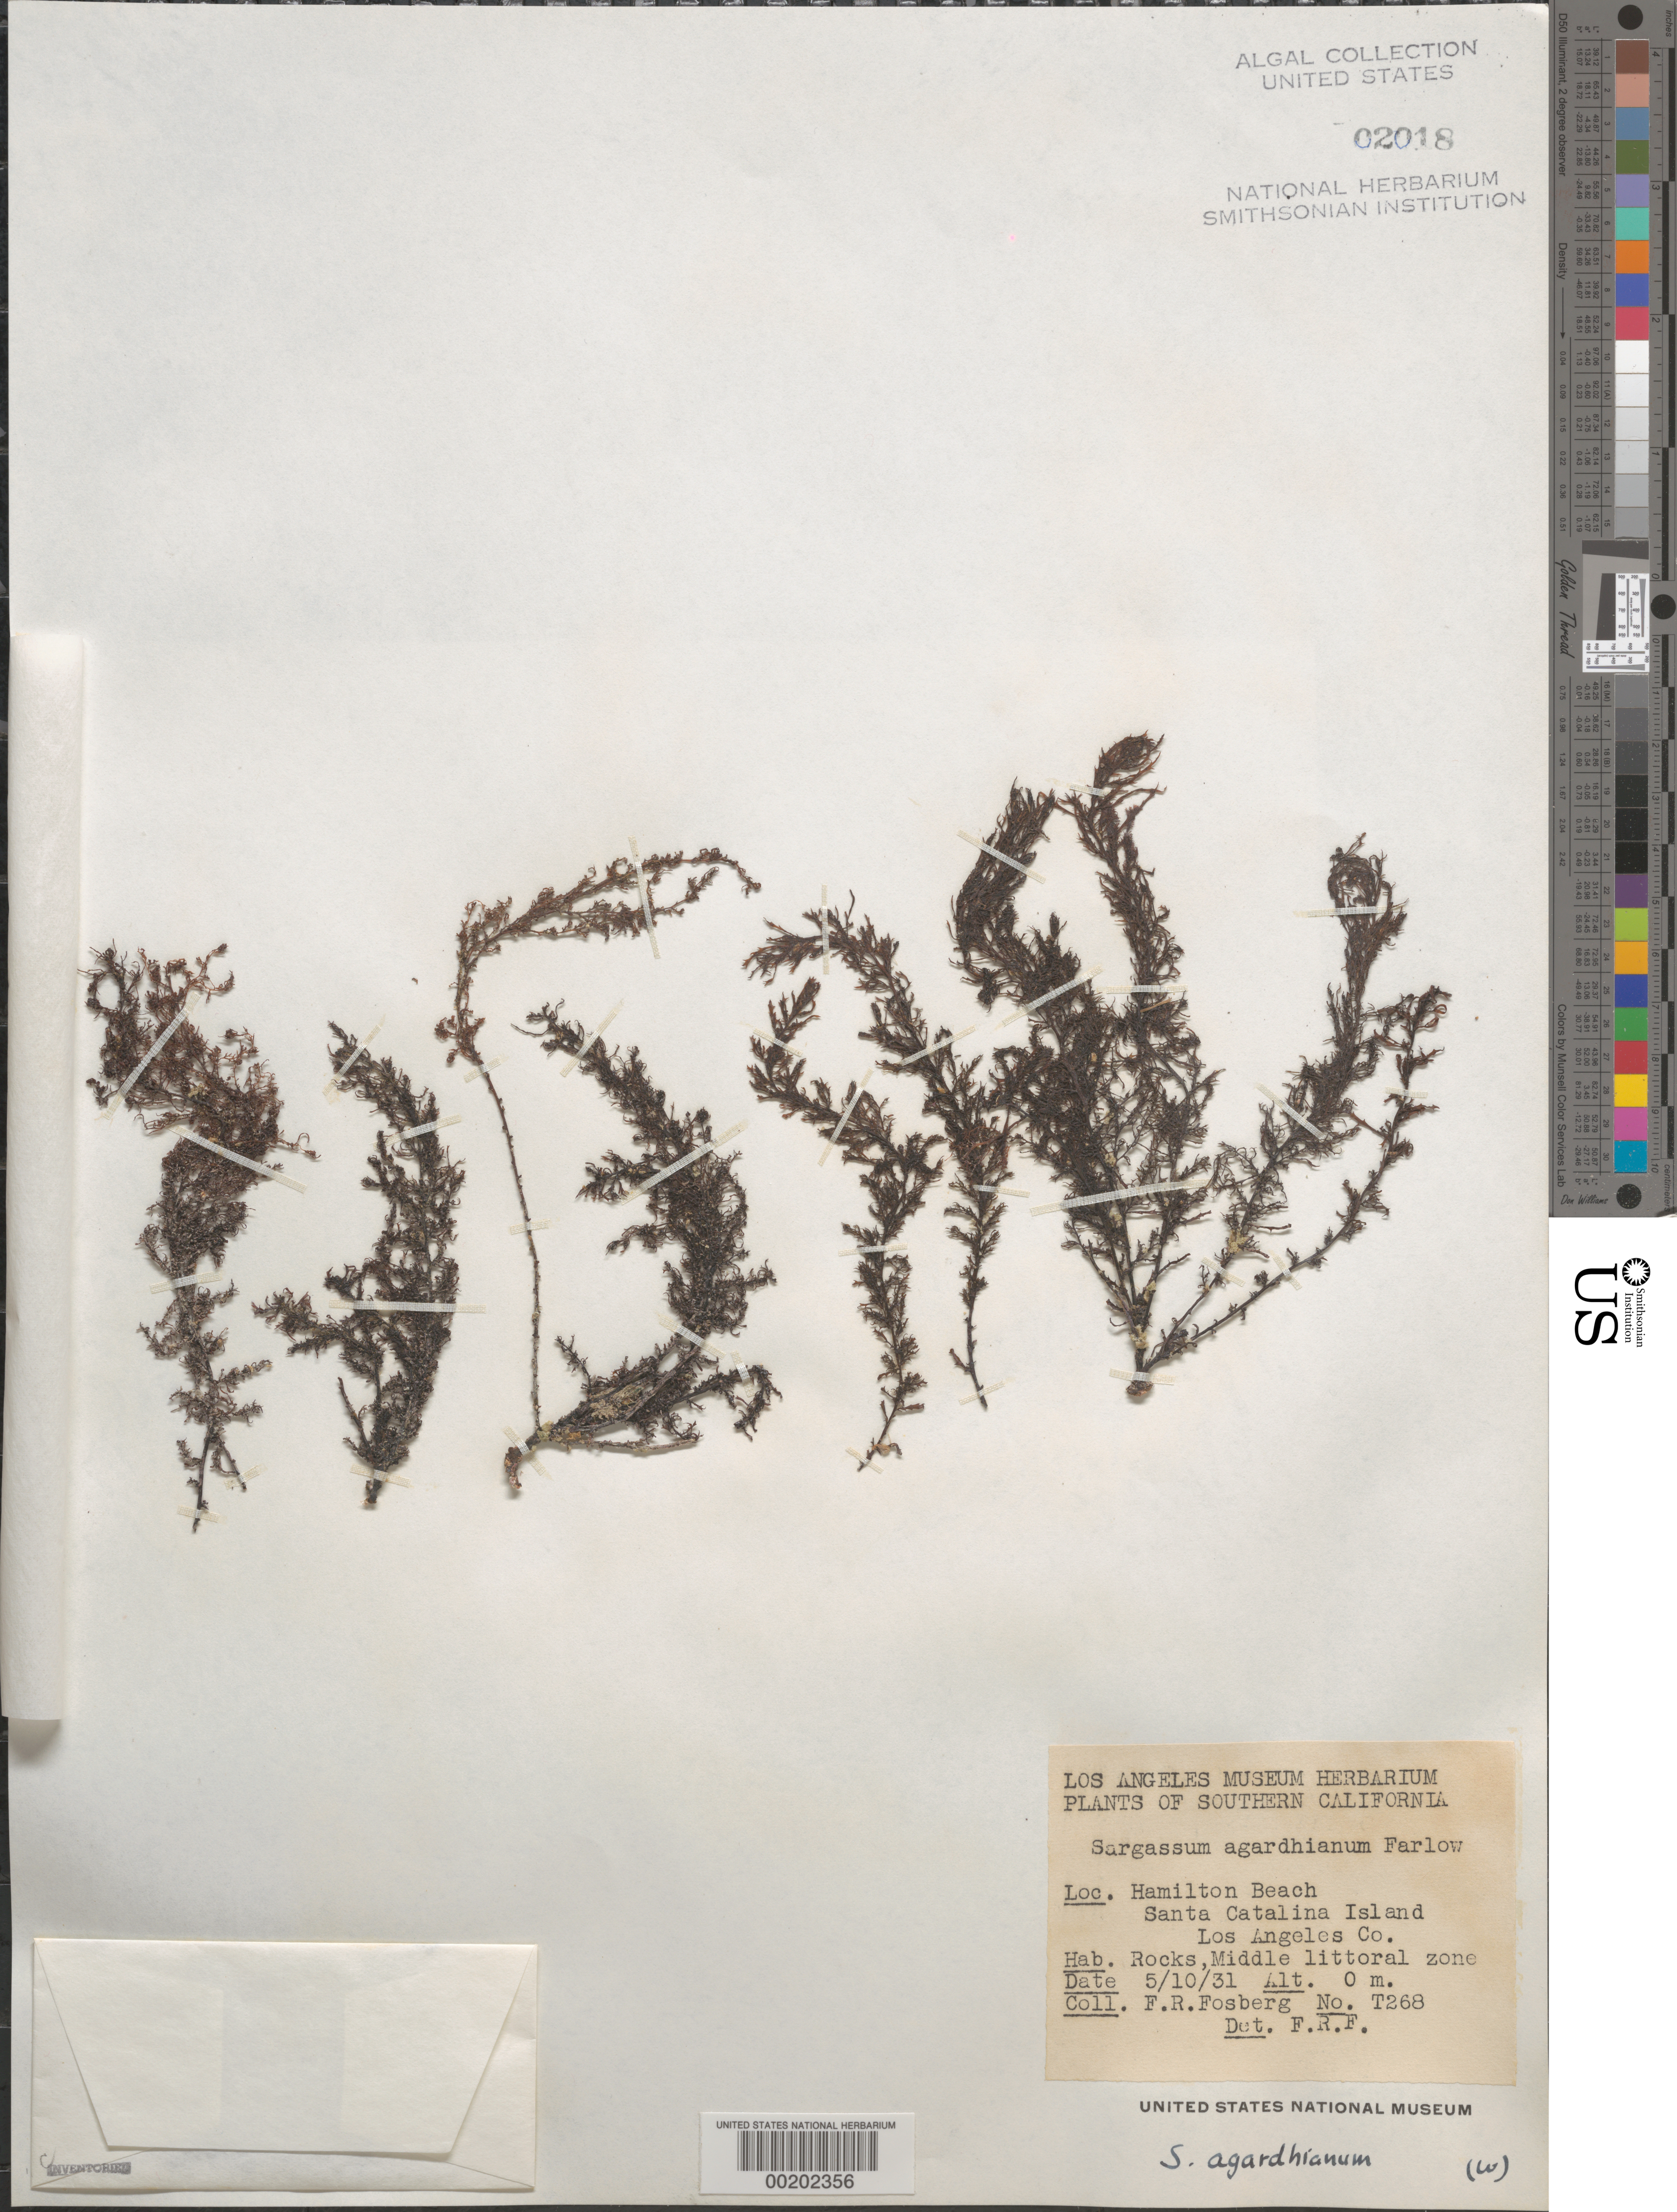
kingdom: Chromista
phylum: Ochrophyta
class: Phaeophyceae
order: Fucales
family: Sargassaceae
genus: Sargassum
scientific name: Sargassum agardhianum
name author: Farl. in J. Agardh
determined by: Fosberg, F. R.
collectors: F. R. Fosberg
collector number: T268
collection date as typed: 10 May 1931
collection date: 1931-05-10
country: United States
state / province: California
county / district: Los Angeles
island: Santa Catalina Island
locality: Hamilton Beach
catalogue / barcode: US 2018